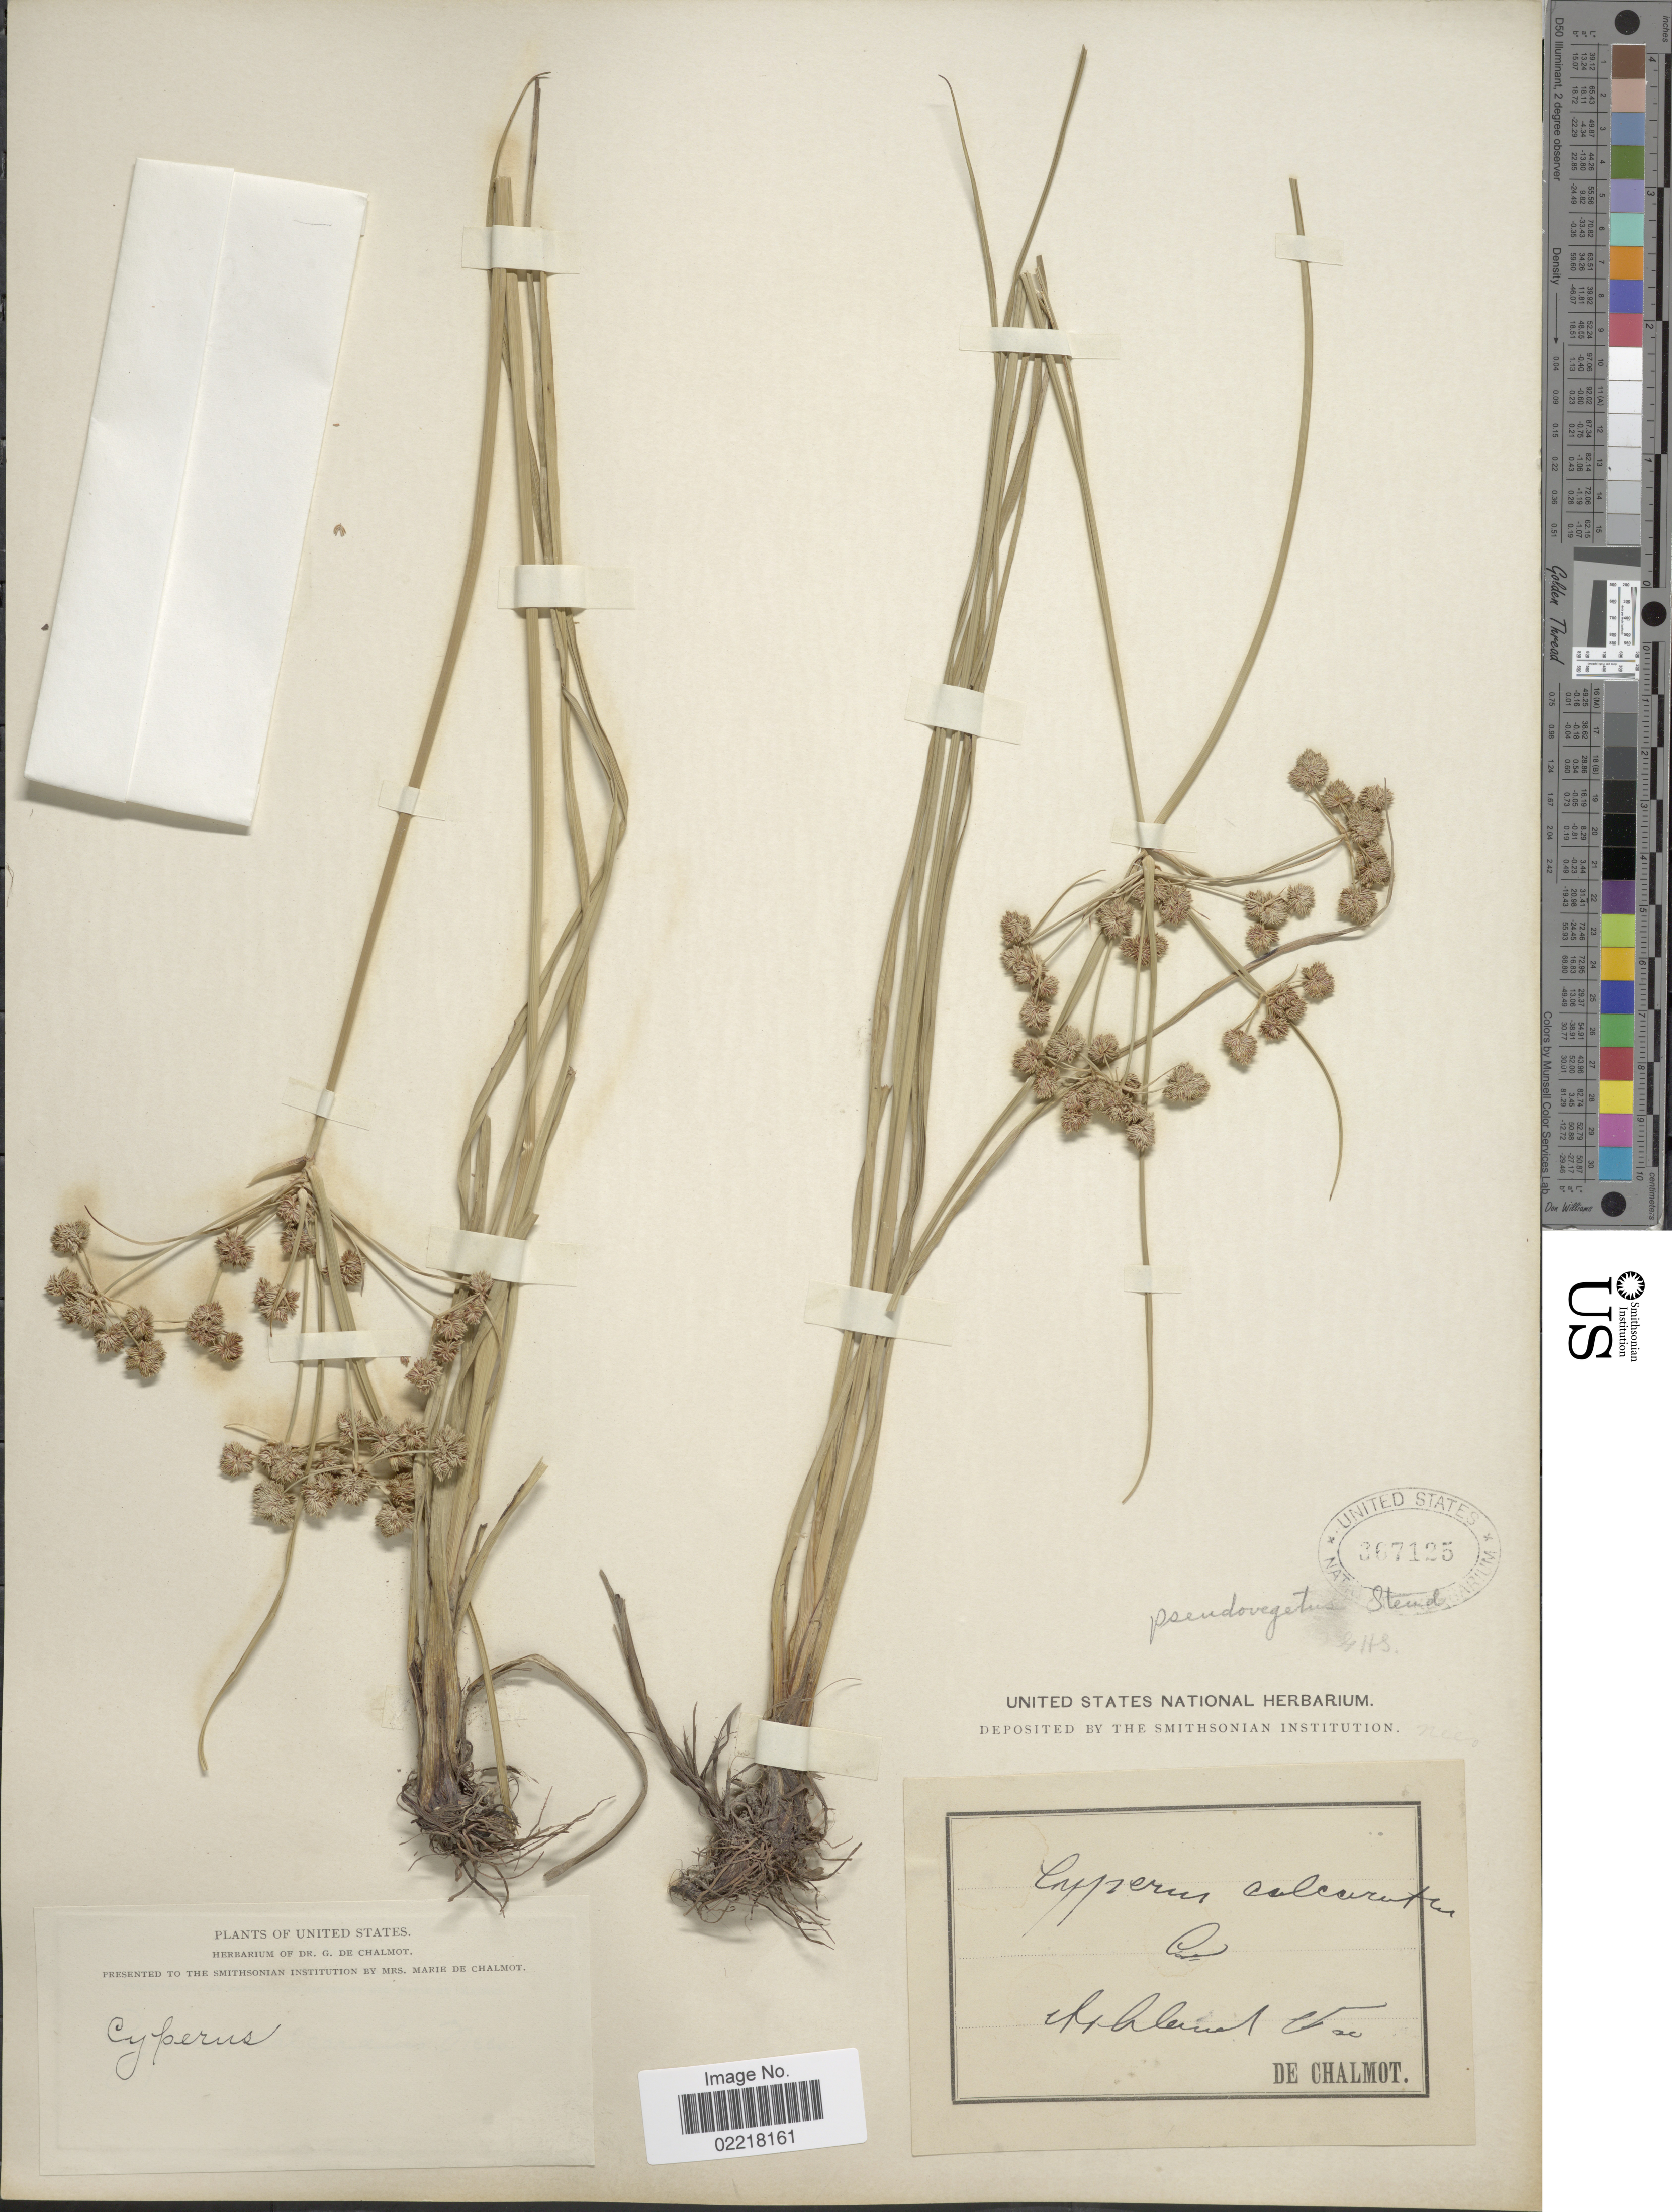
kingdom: Plantae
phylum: Tracheophyta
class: Liliopsida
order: Poales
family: Cyperaceae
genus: Cyperus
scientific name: Cyperus pseudovegetus Steud.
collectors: G. de Chalmot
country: United States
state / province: Virginia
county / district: Hanover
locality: Ashland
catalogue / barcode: US 367125